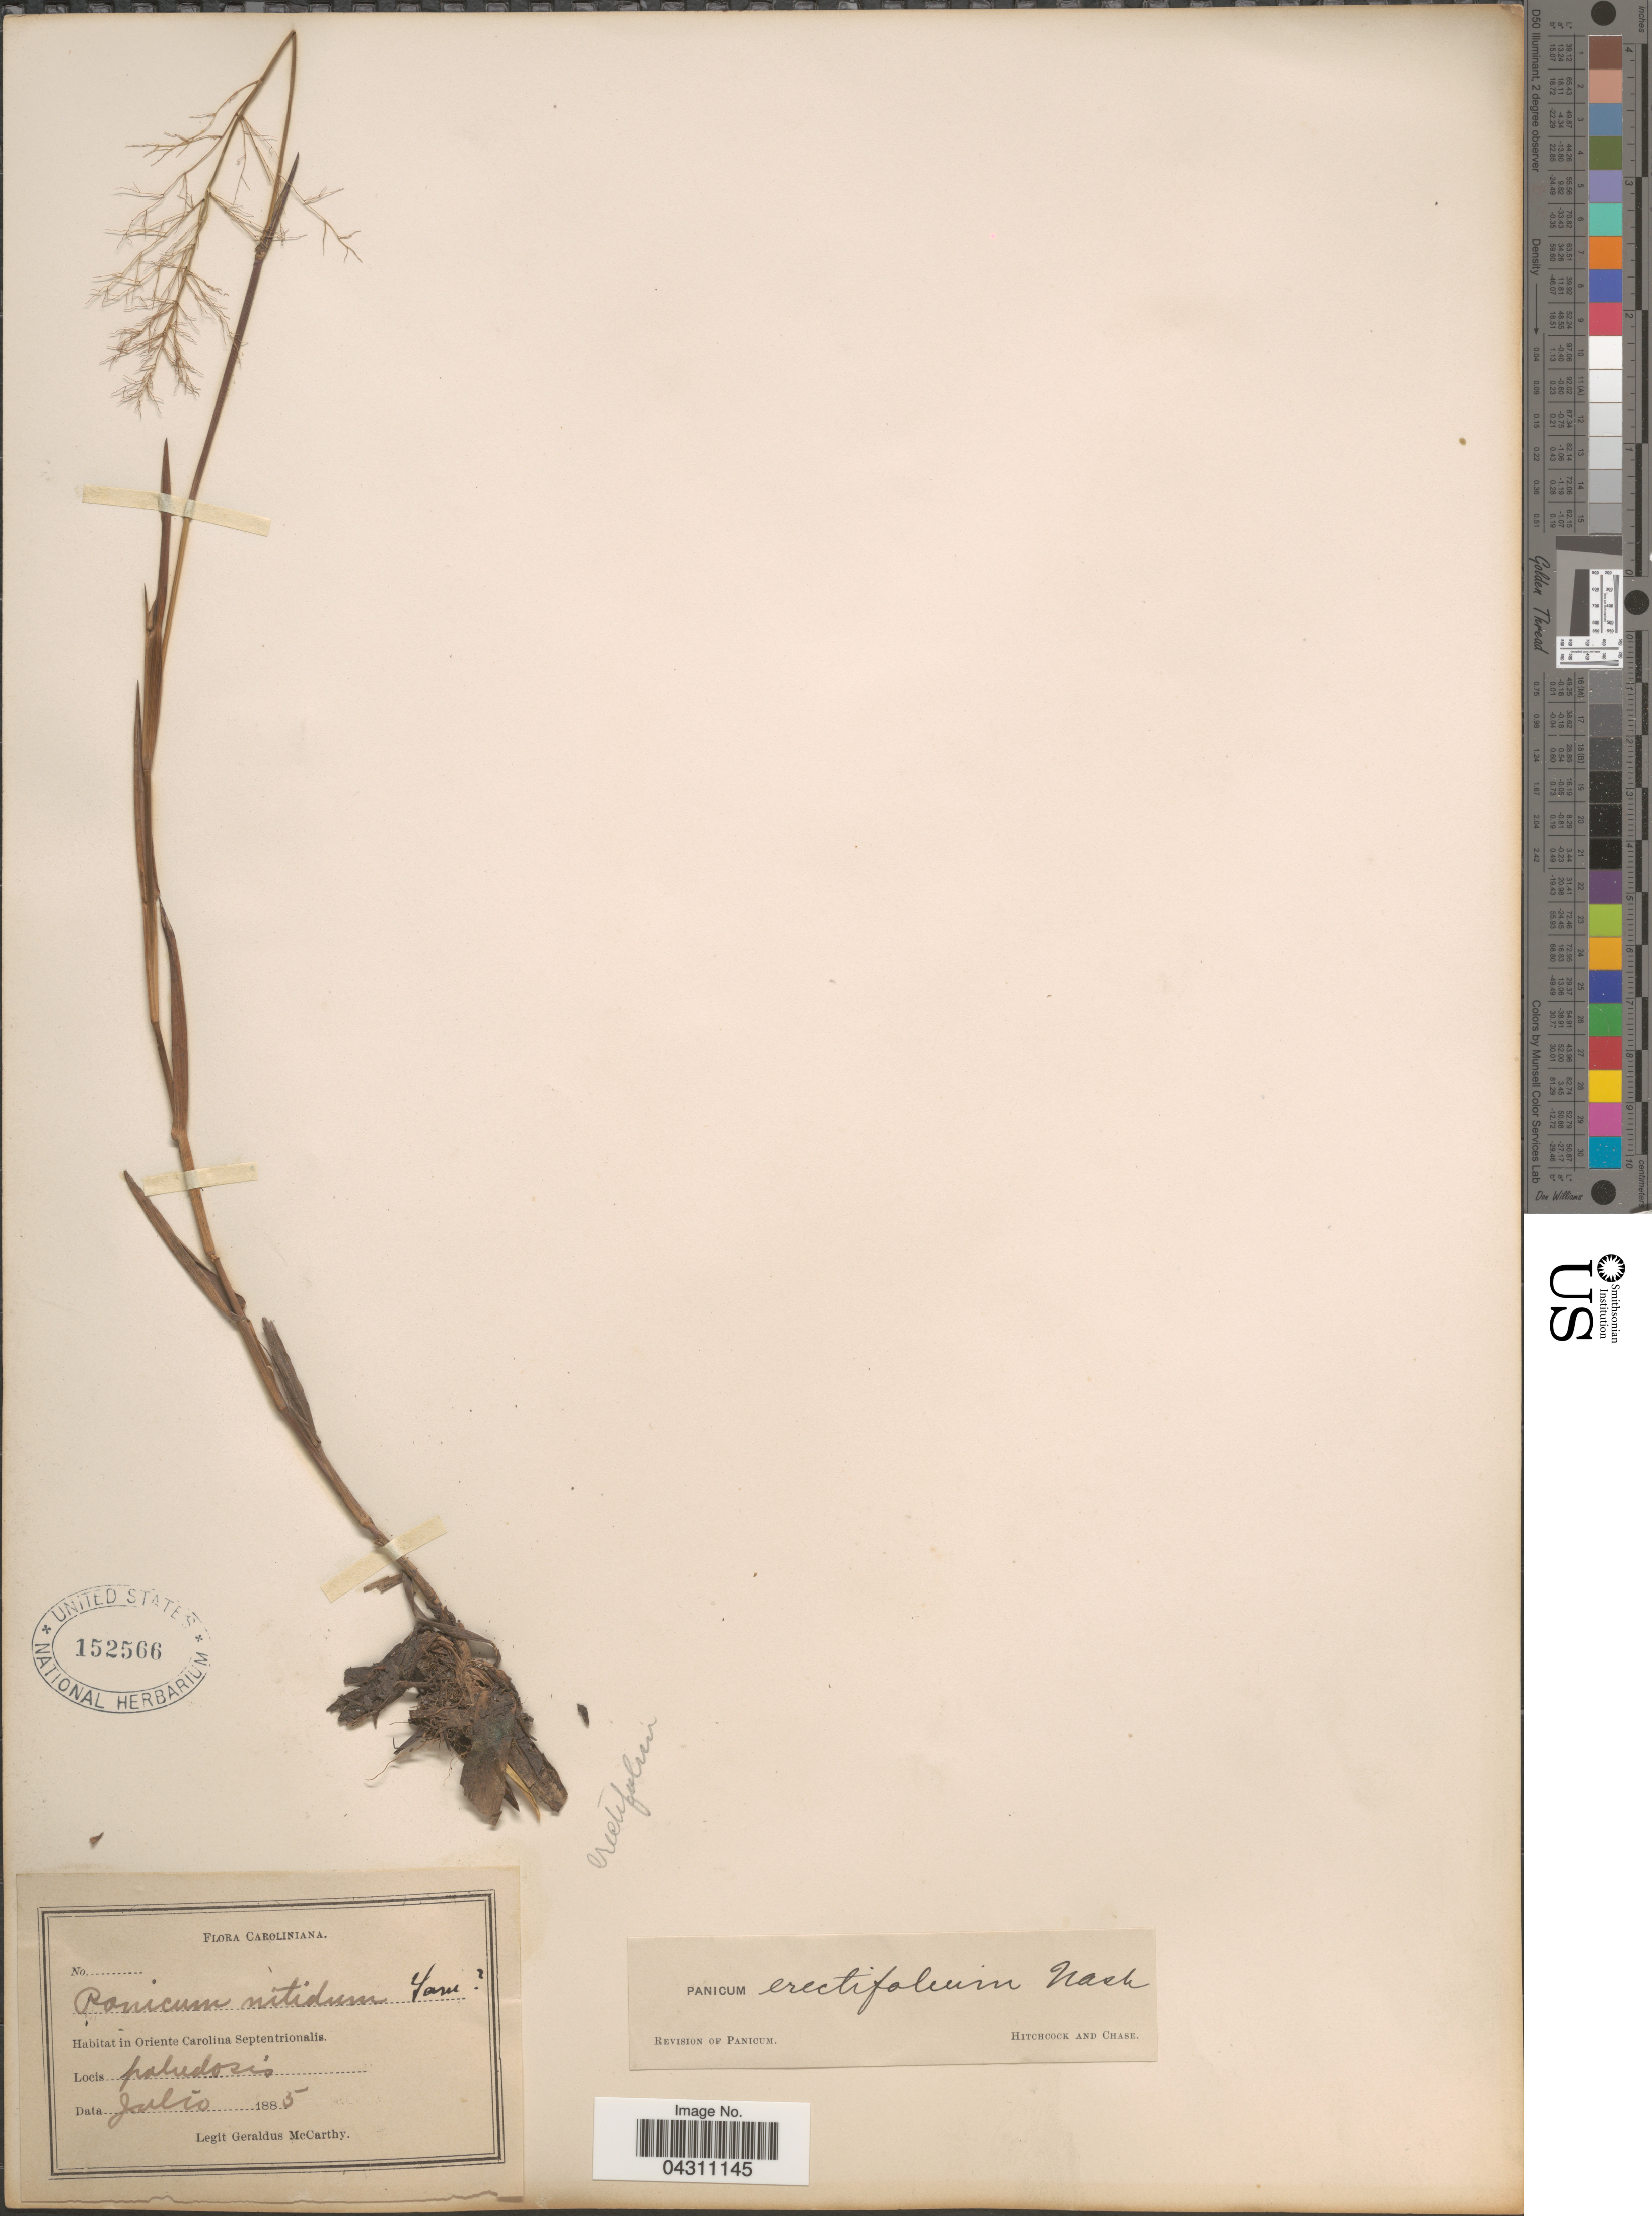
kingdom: Plantae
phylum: Tracheophyta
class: Liliopsida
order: Poales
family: Poaceae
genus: Dichanthelium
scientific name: Dichanthelium sphaerocarpon var. floridanum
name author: (Vasey) Davidse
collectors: M. McCarthy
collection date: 1885-07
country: United States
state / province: North Carolina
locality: Caroliniana. In Oriente Carolina Septentrionalis.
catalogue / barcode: US 152566